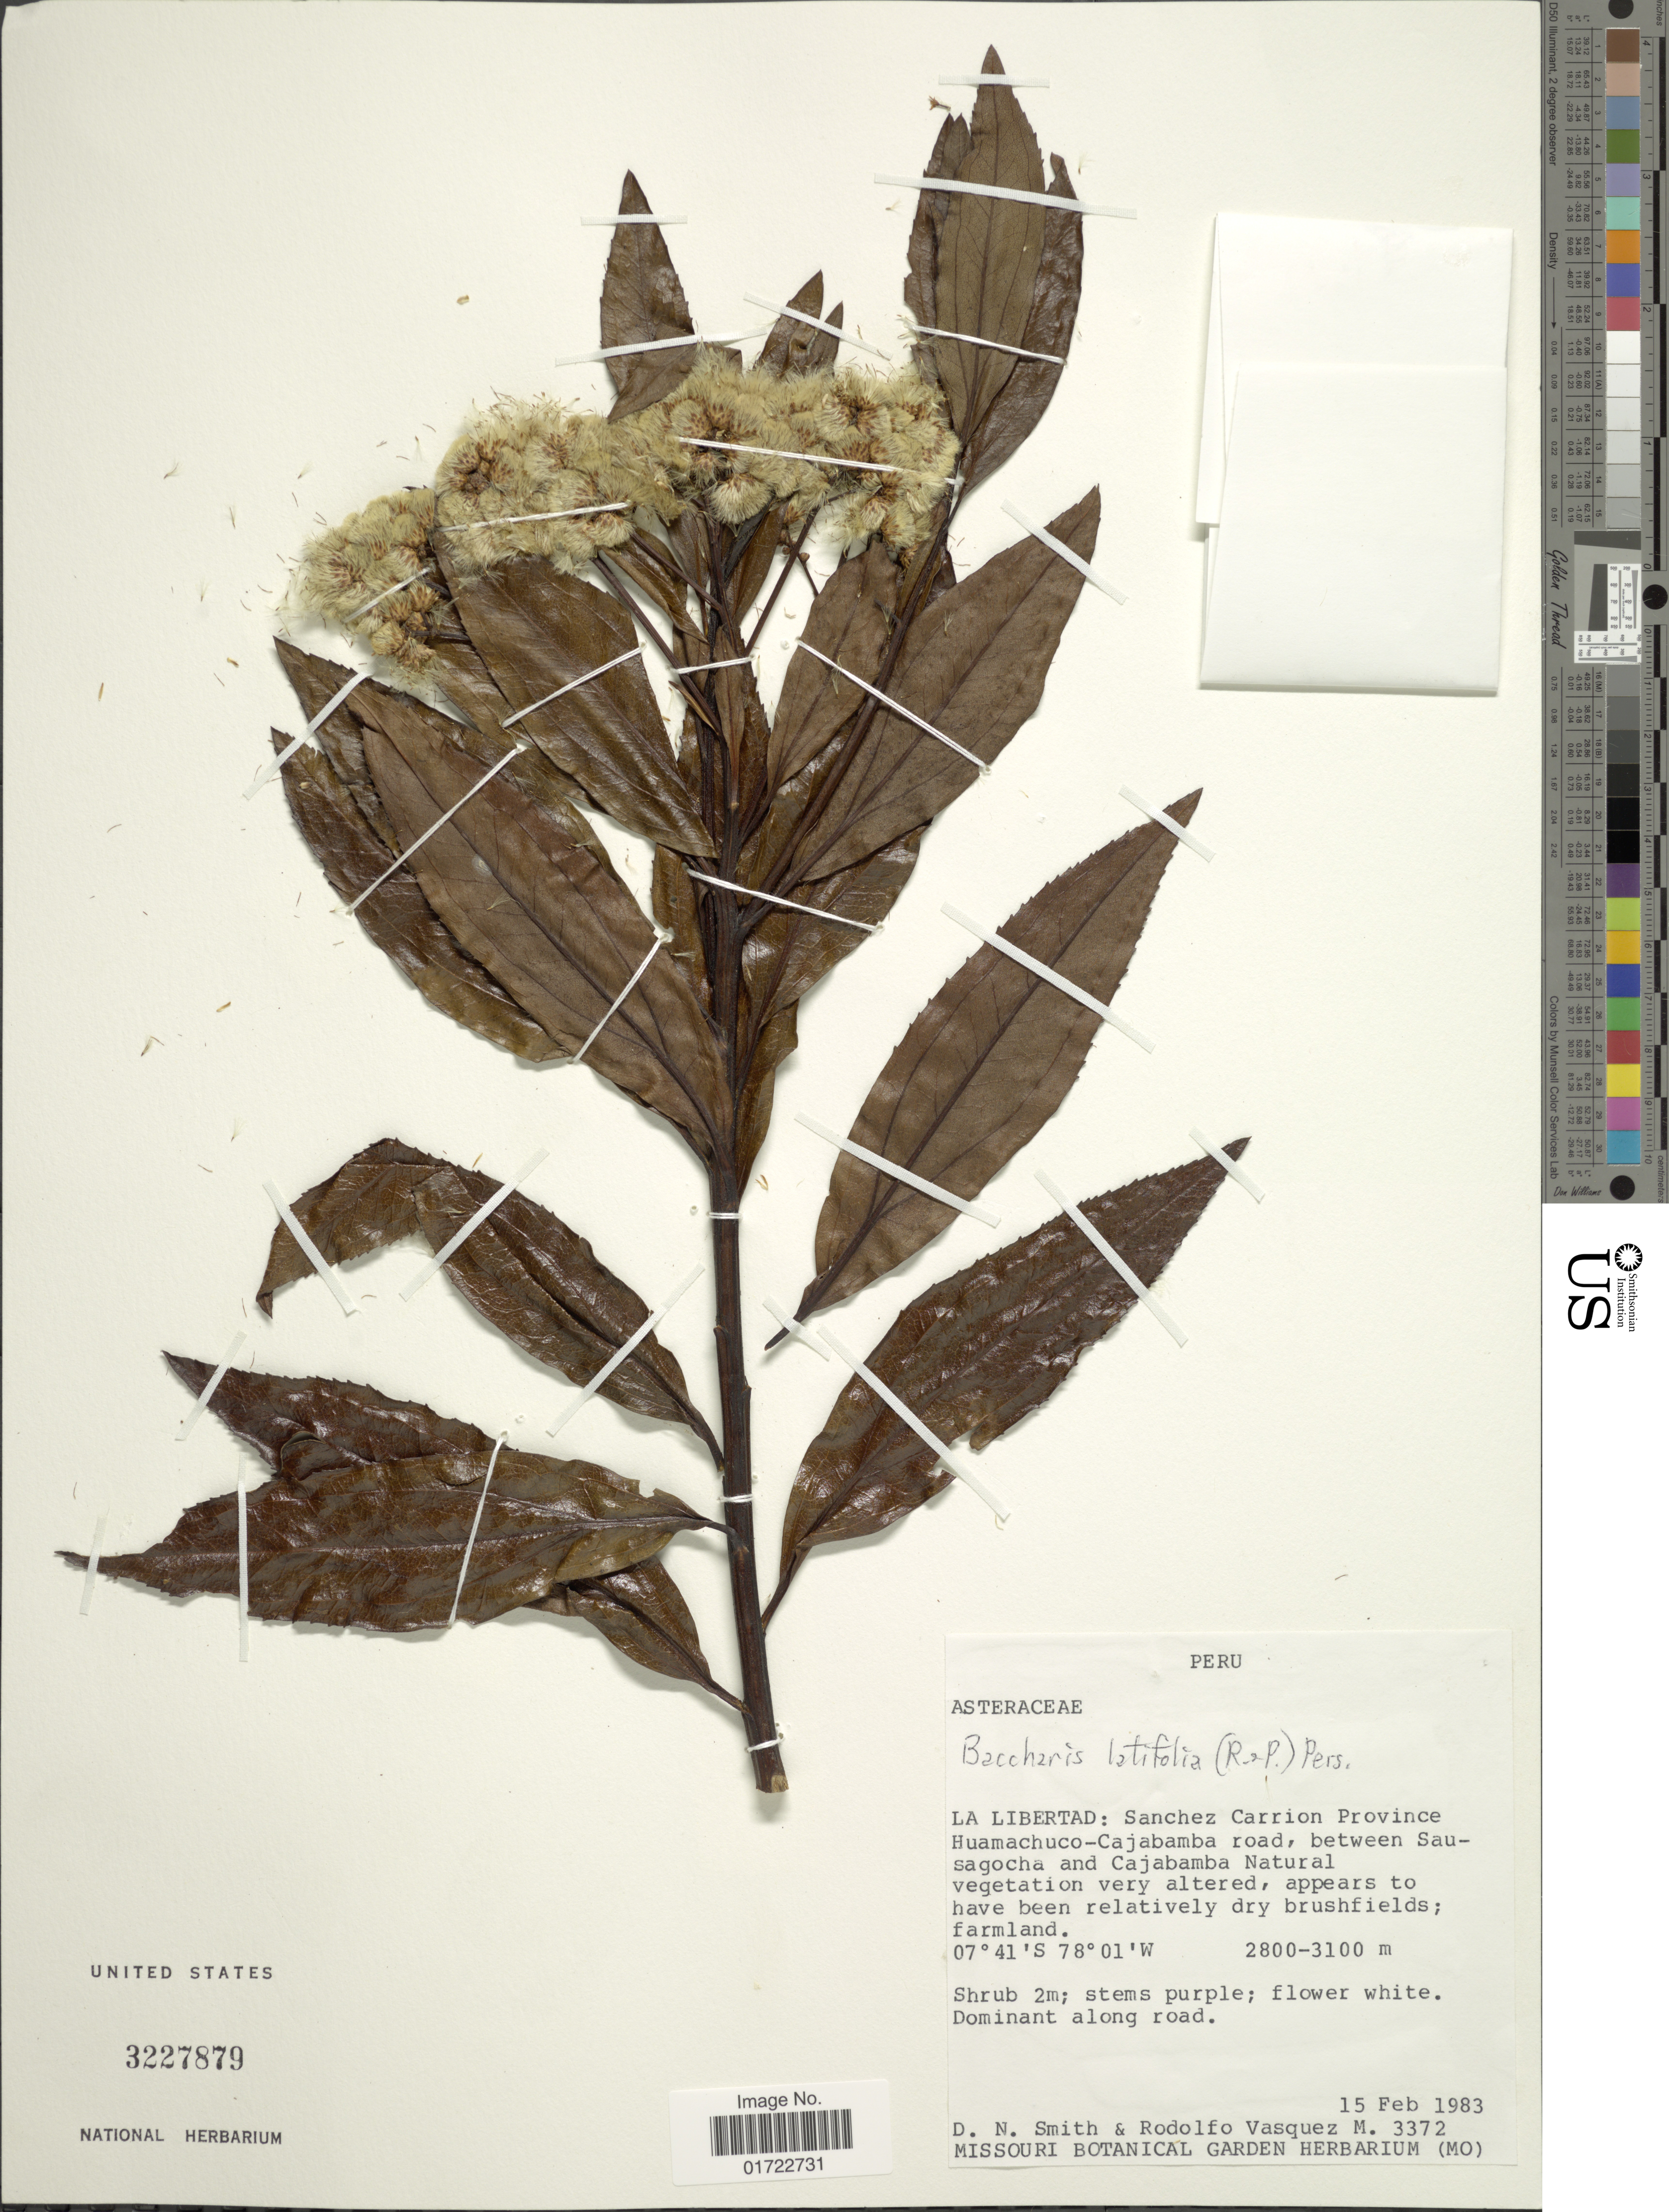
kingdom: Plantae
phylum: Tracheophyta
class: Magnoliopsida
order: Asterales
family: Asteraceae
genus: Baccharis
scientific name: Baccharis latifolia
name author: (Ruiz & Pav.) Pers.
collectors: D. Smith & R. Vásquez M.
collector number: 3372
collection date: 1983-02-15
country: Peru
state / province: La Libertad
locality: Sanchez Carrion Province Huamachuco-Cajamba road, between Sausagocha and Cajabamba Natural.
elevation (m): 2800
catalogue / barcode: US 3227876